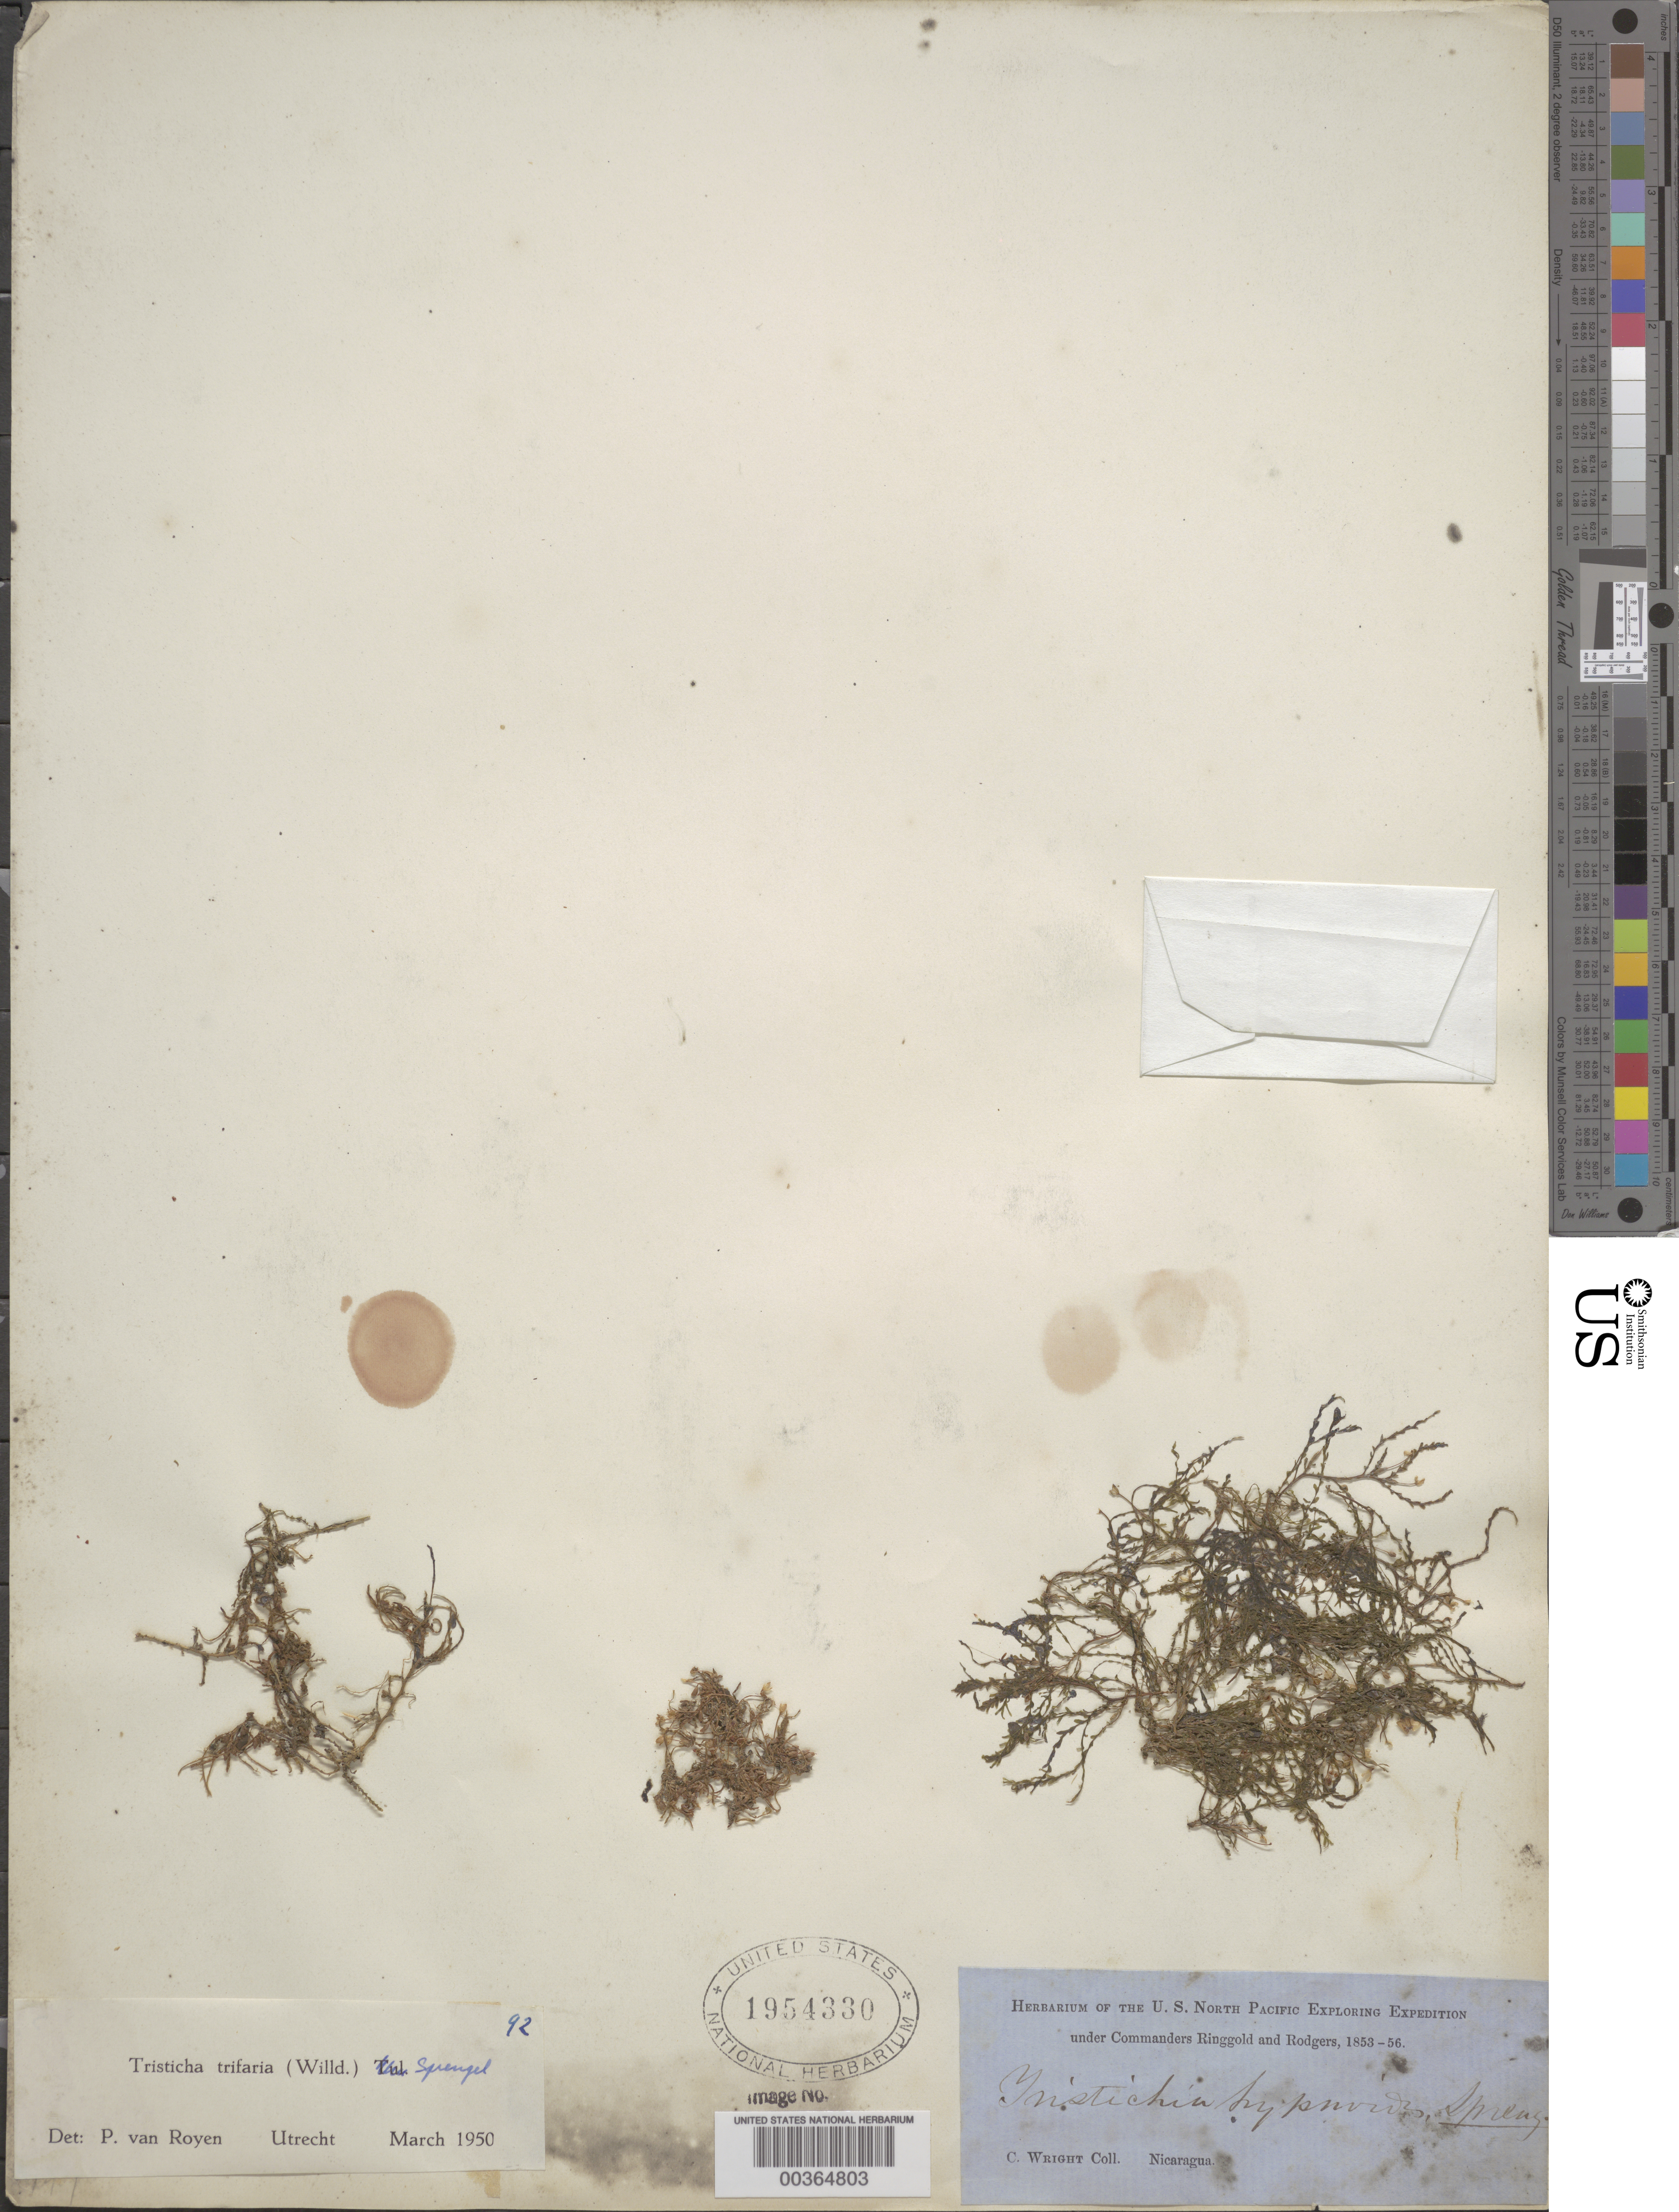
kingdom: Plantae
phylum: Tracheophyta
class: Magnoliopsida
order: Malpighiales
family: Podostemaceae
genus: Tristicha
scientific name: Tristicha trifaria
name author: (Willd.) Spreng.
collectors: C. Wright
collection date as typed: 1853 to -- -- 1856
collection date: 1853/1856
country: Nicaragua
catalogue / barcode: US 1954330